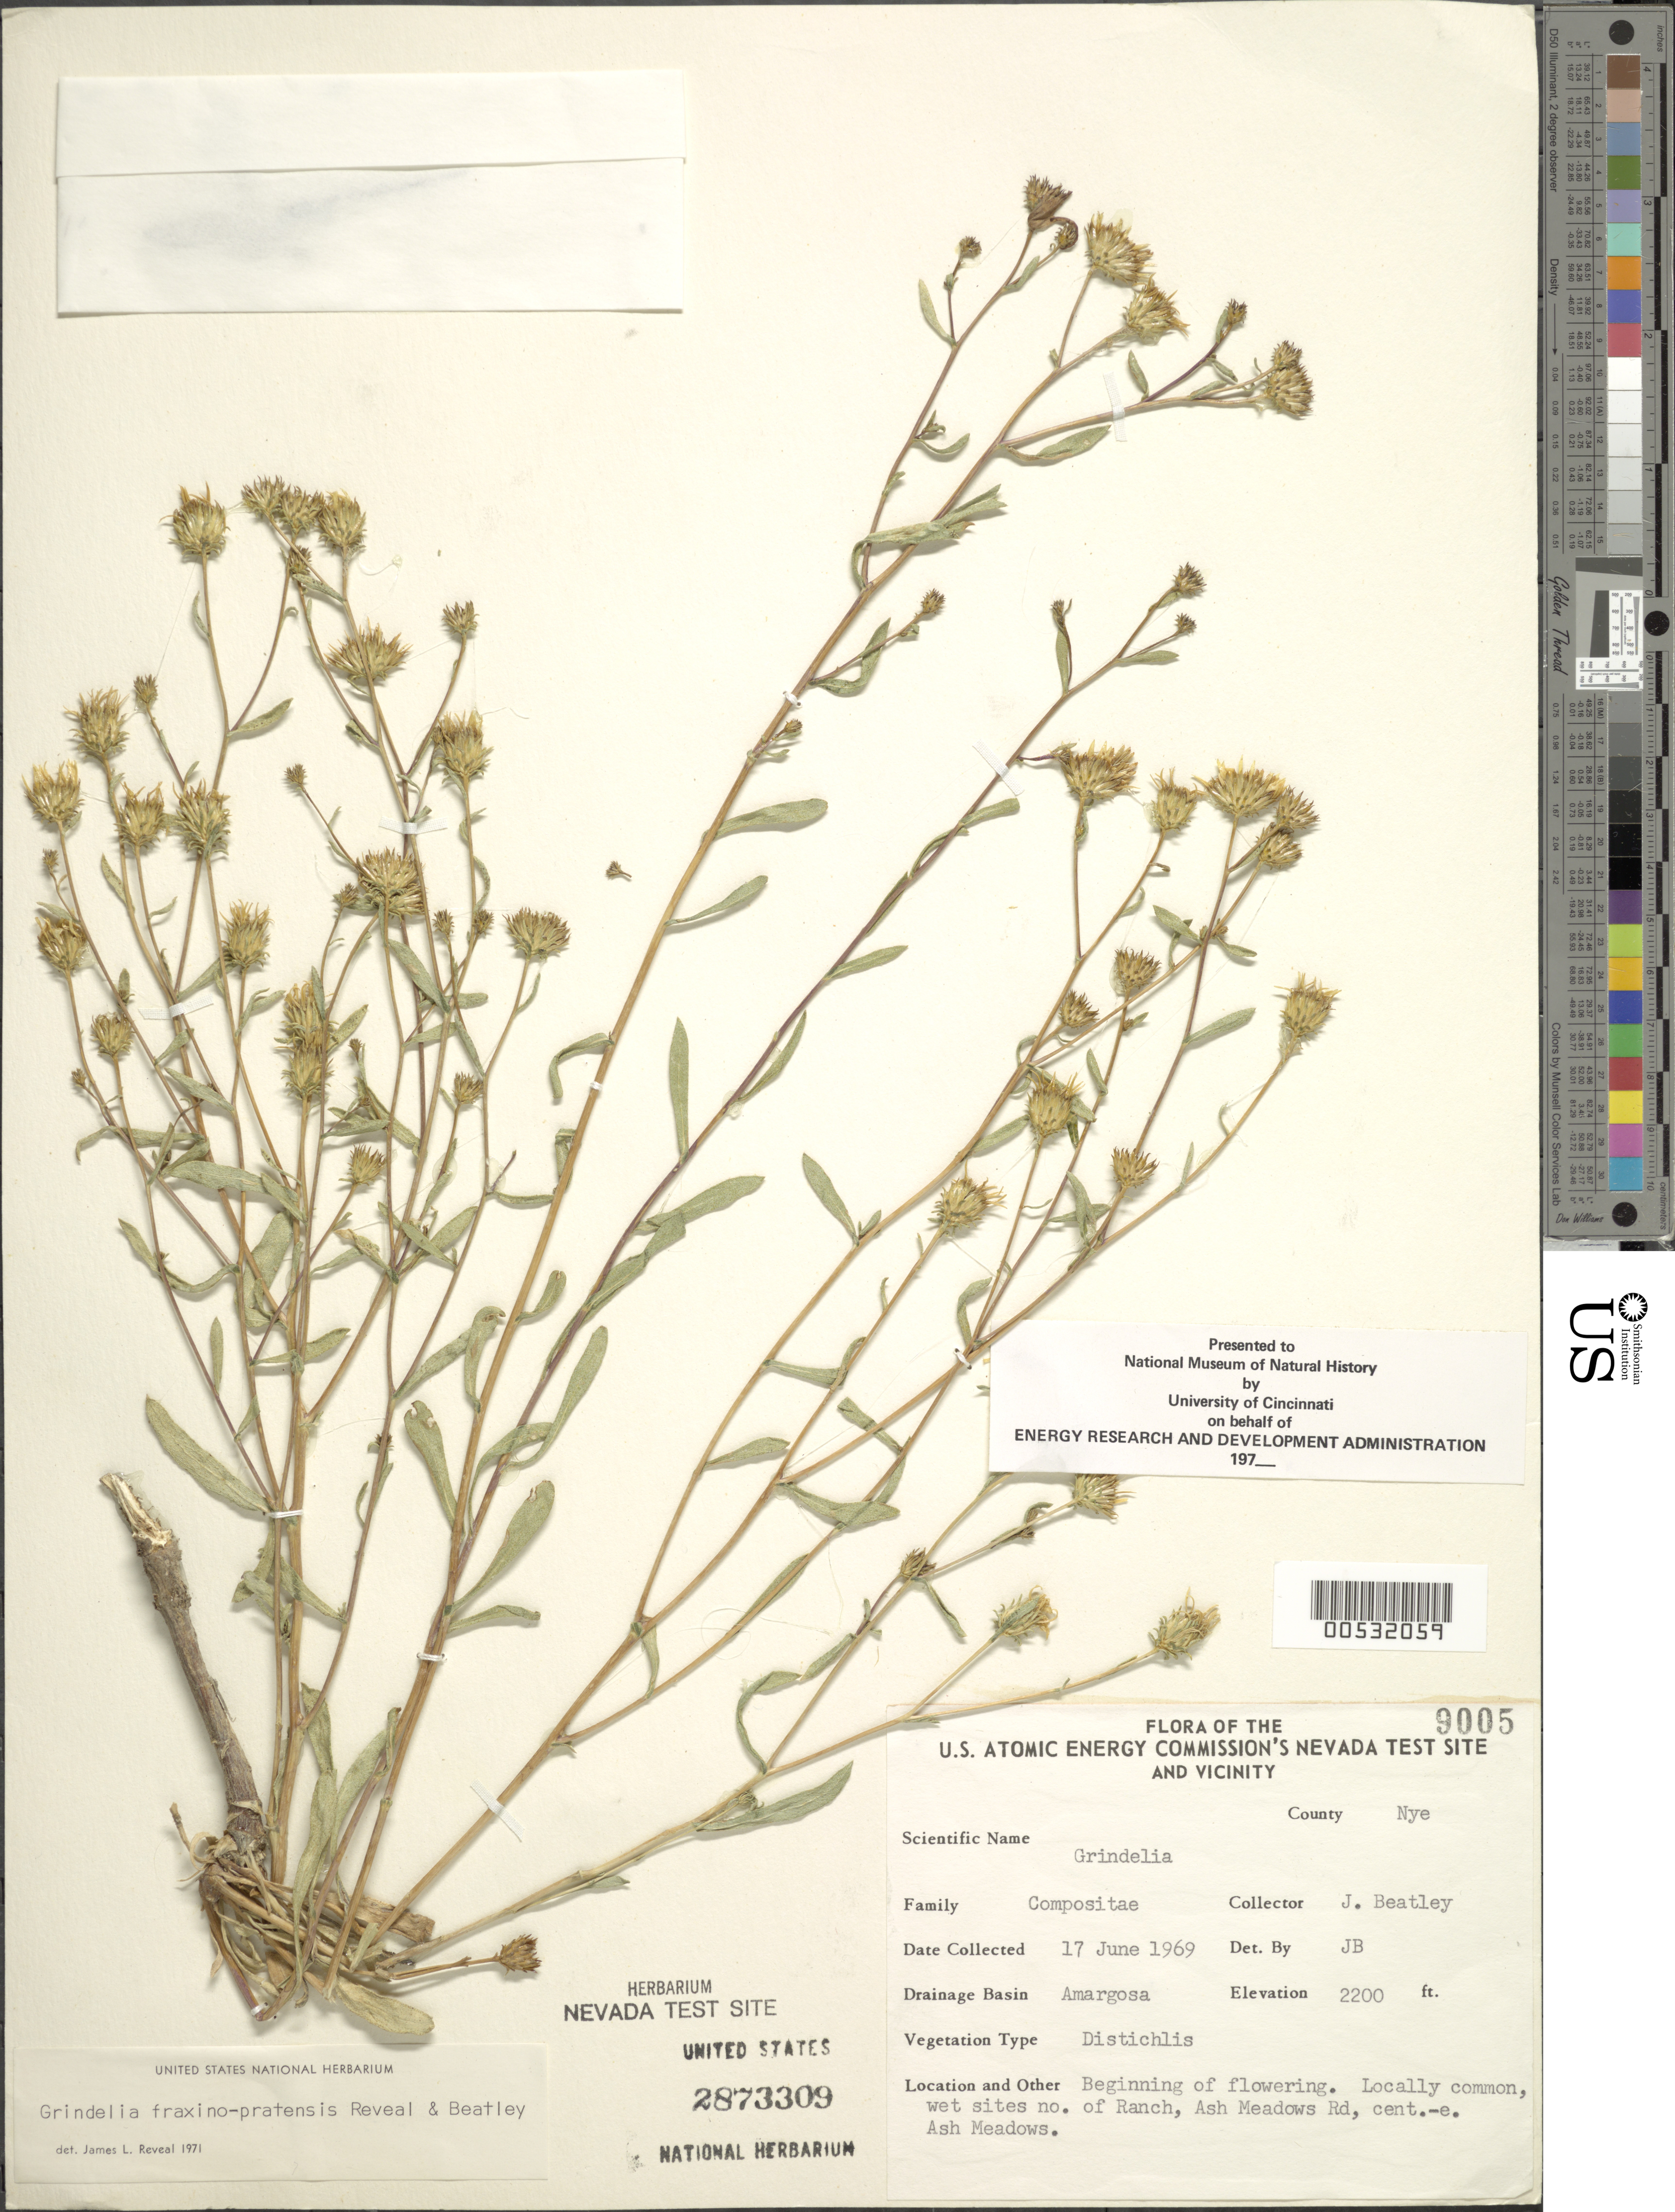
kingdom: Plantae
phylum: Tracheophyta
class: Magnoliopsida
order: Asterales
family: Asteraceae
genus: Grindelia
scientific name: Grindelia fraxino-pratensis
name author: Reveal & Beatley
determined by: Reveal, J. L.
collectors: J. C. Beatley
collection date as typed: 17 Jun 1969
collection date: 1969-06-17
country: United States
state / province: Nevada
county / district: Nye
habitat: Wet sites.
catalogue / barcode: US 2873309